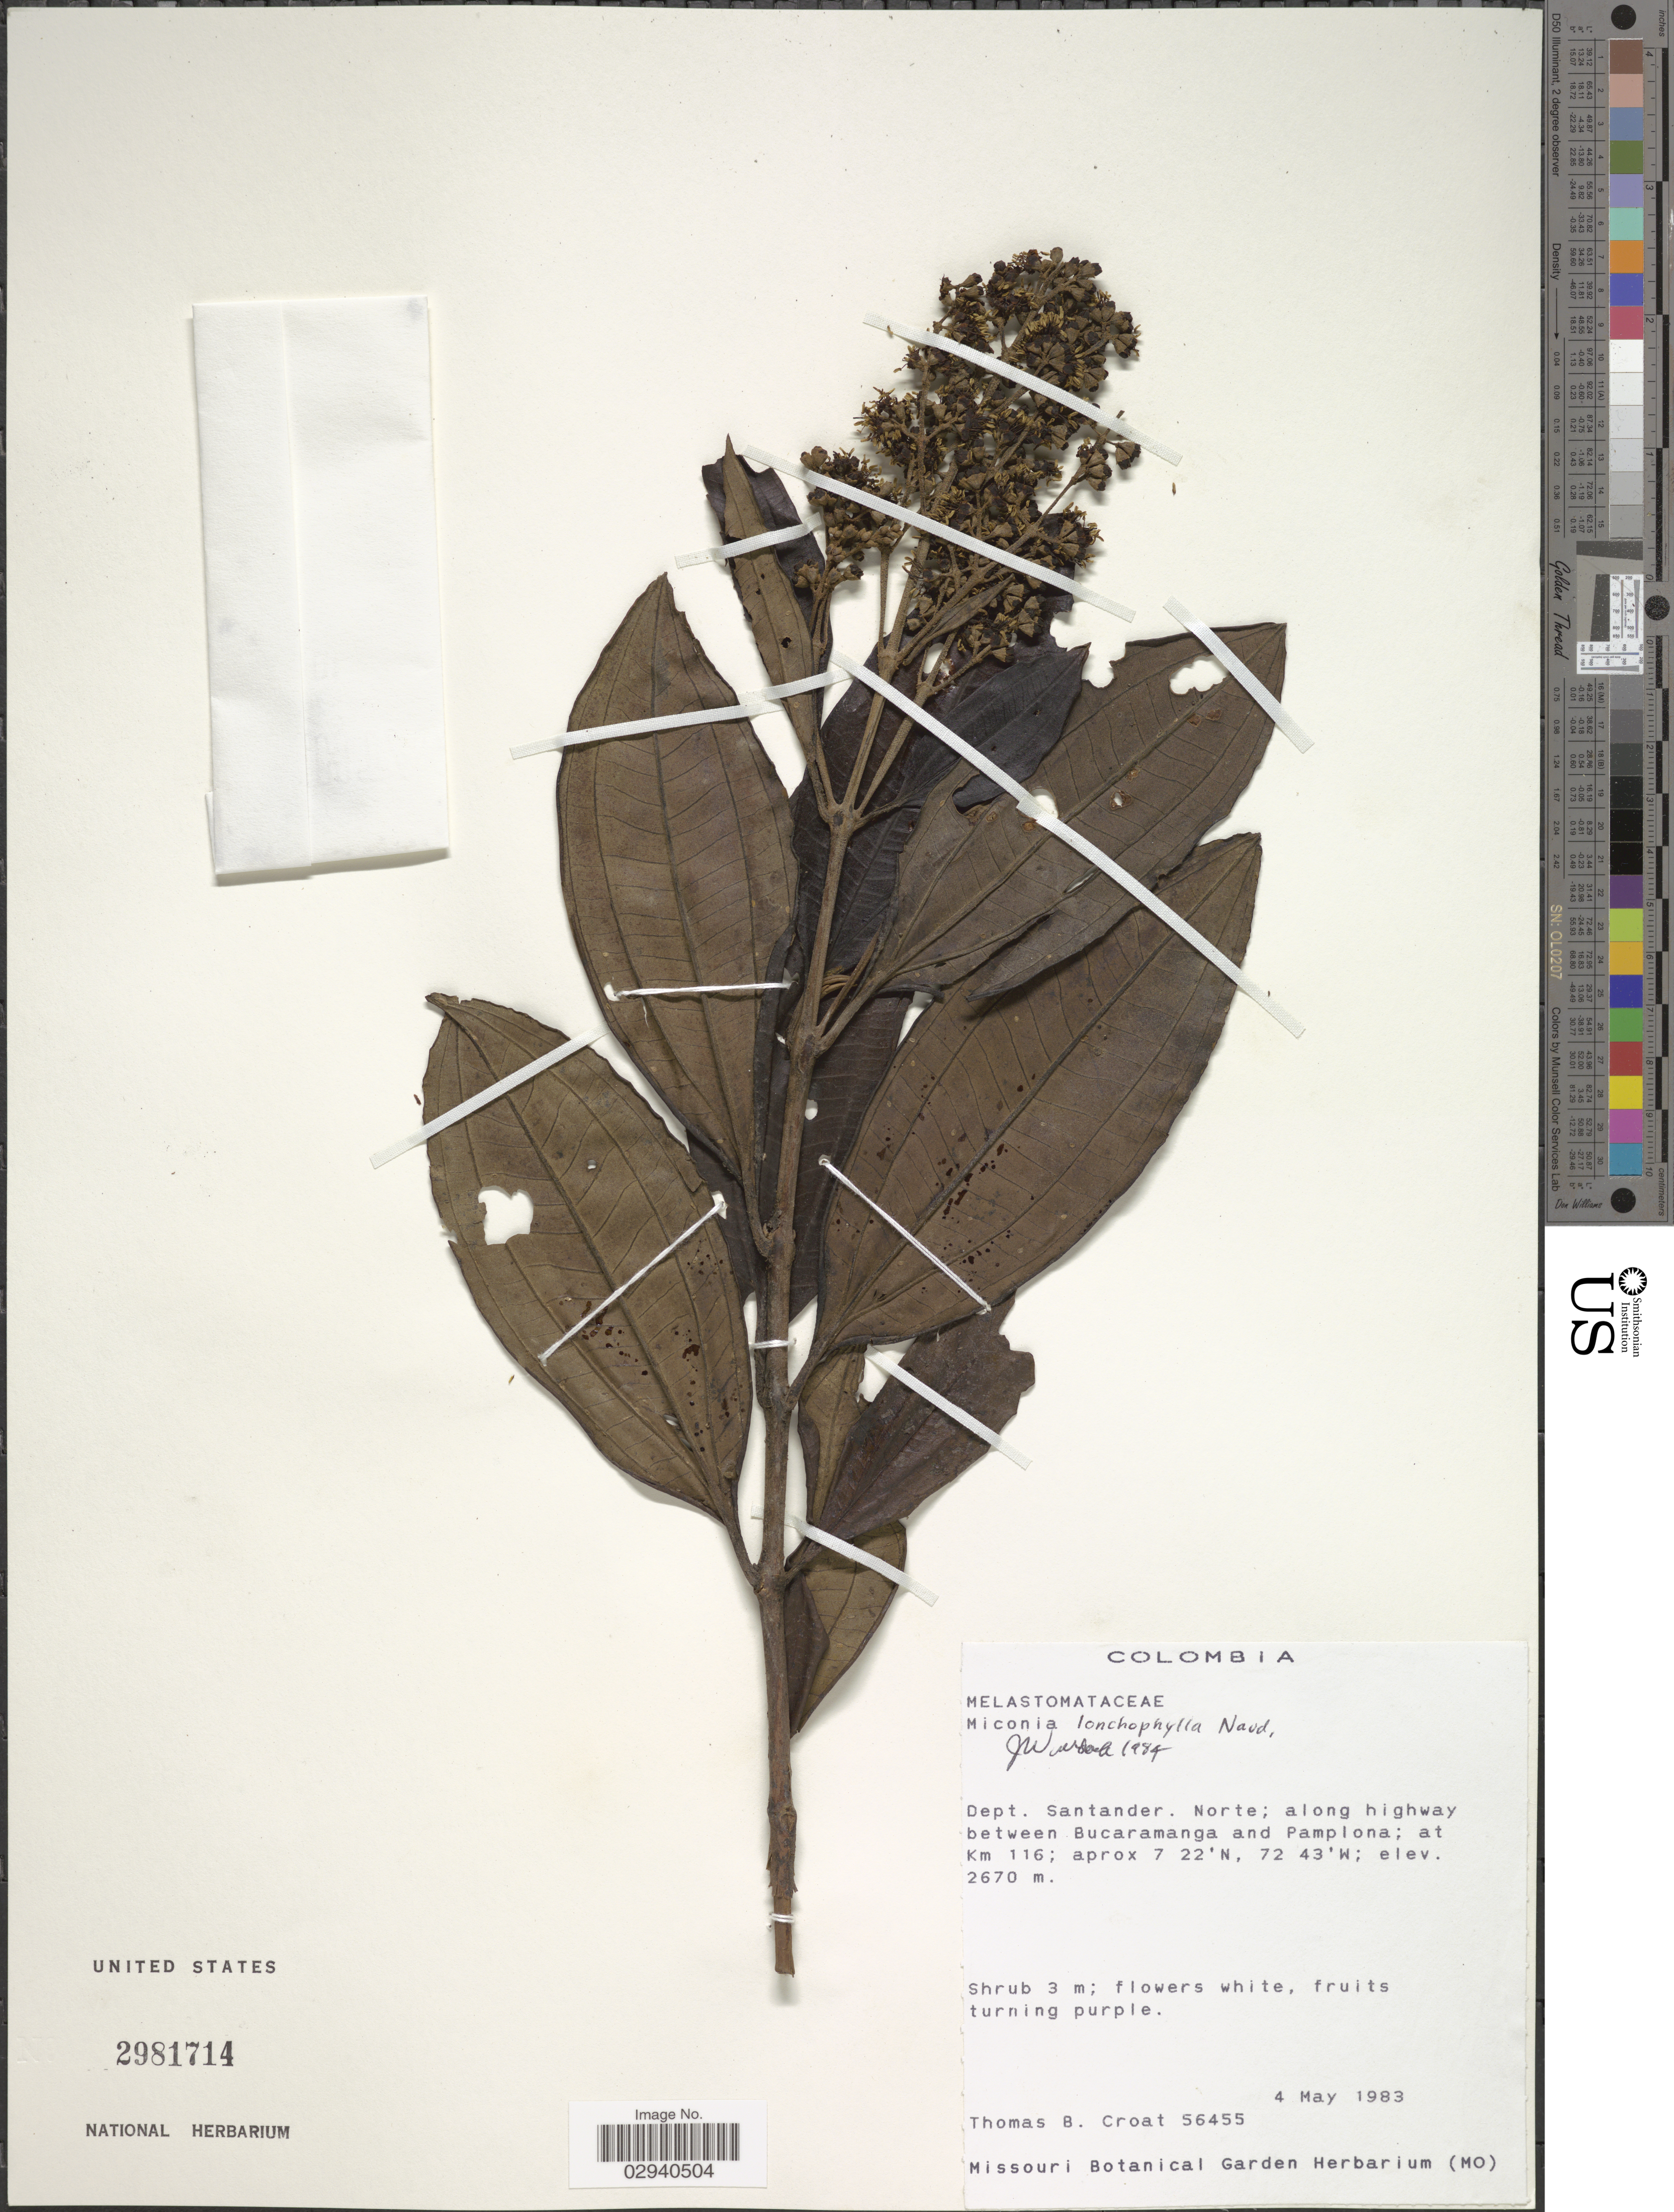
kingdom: Plantae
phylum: Tracheophyta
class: Magnoliopsida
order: Myrtales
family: Melastomataceae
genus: Miconia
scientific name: Miconia lonchophylla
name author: Naudin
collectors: T. B. Croat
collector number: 56455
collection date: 1983-05-04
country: Colombia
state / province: Santander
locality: Dept. Santander. Norte; along highway between Bucaramanga and Pamplona; at Km 116.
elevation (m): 2670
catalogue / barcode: US 2981714